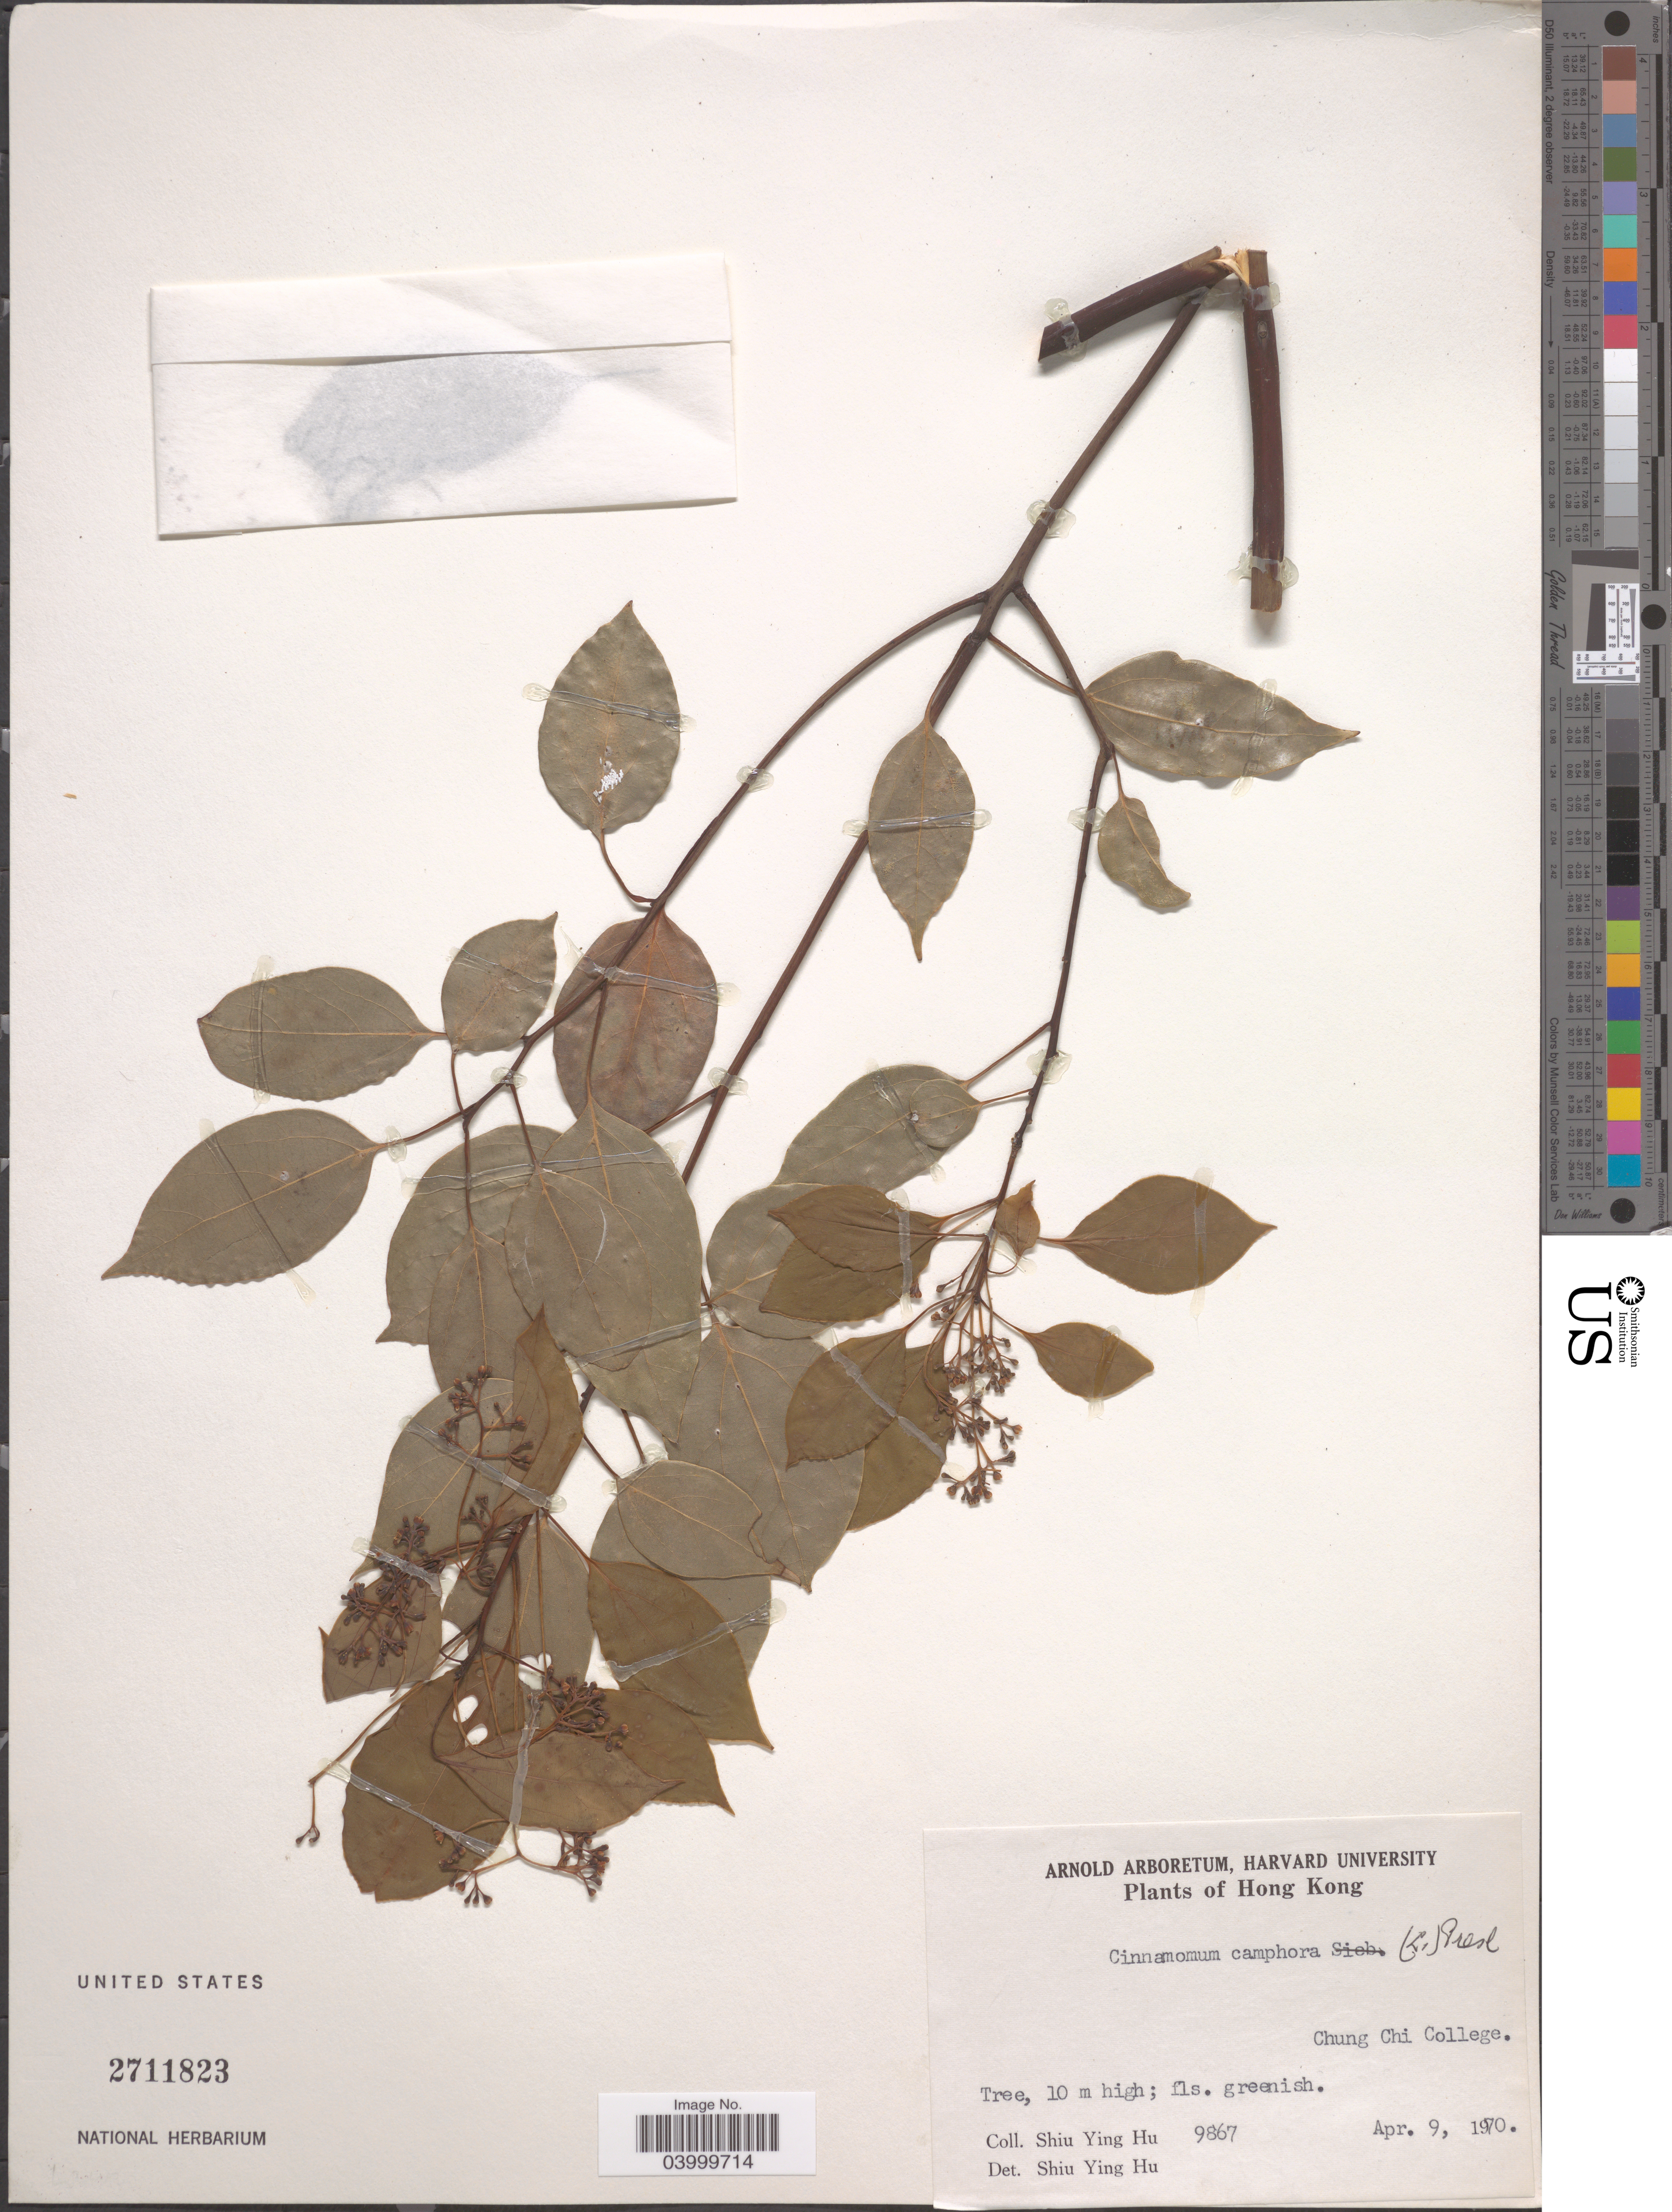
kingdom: Plantae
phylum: Tracheophyta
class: Magnoliopsida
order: Laurales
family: Lauraceae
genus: Cinnamomum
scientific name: Cinnamomum camphora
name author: (L.) J. Presl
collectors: S. Y. Hu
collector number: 9867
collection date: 1970-04-09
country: China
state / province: Hong Kong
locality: Chung Chi College.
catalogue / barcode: US 2711823